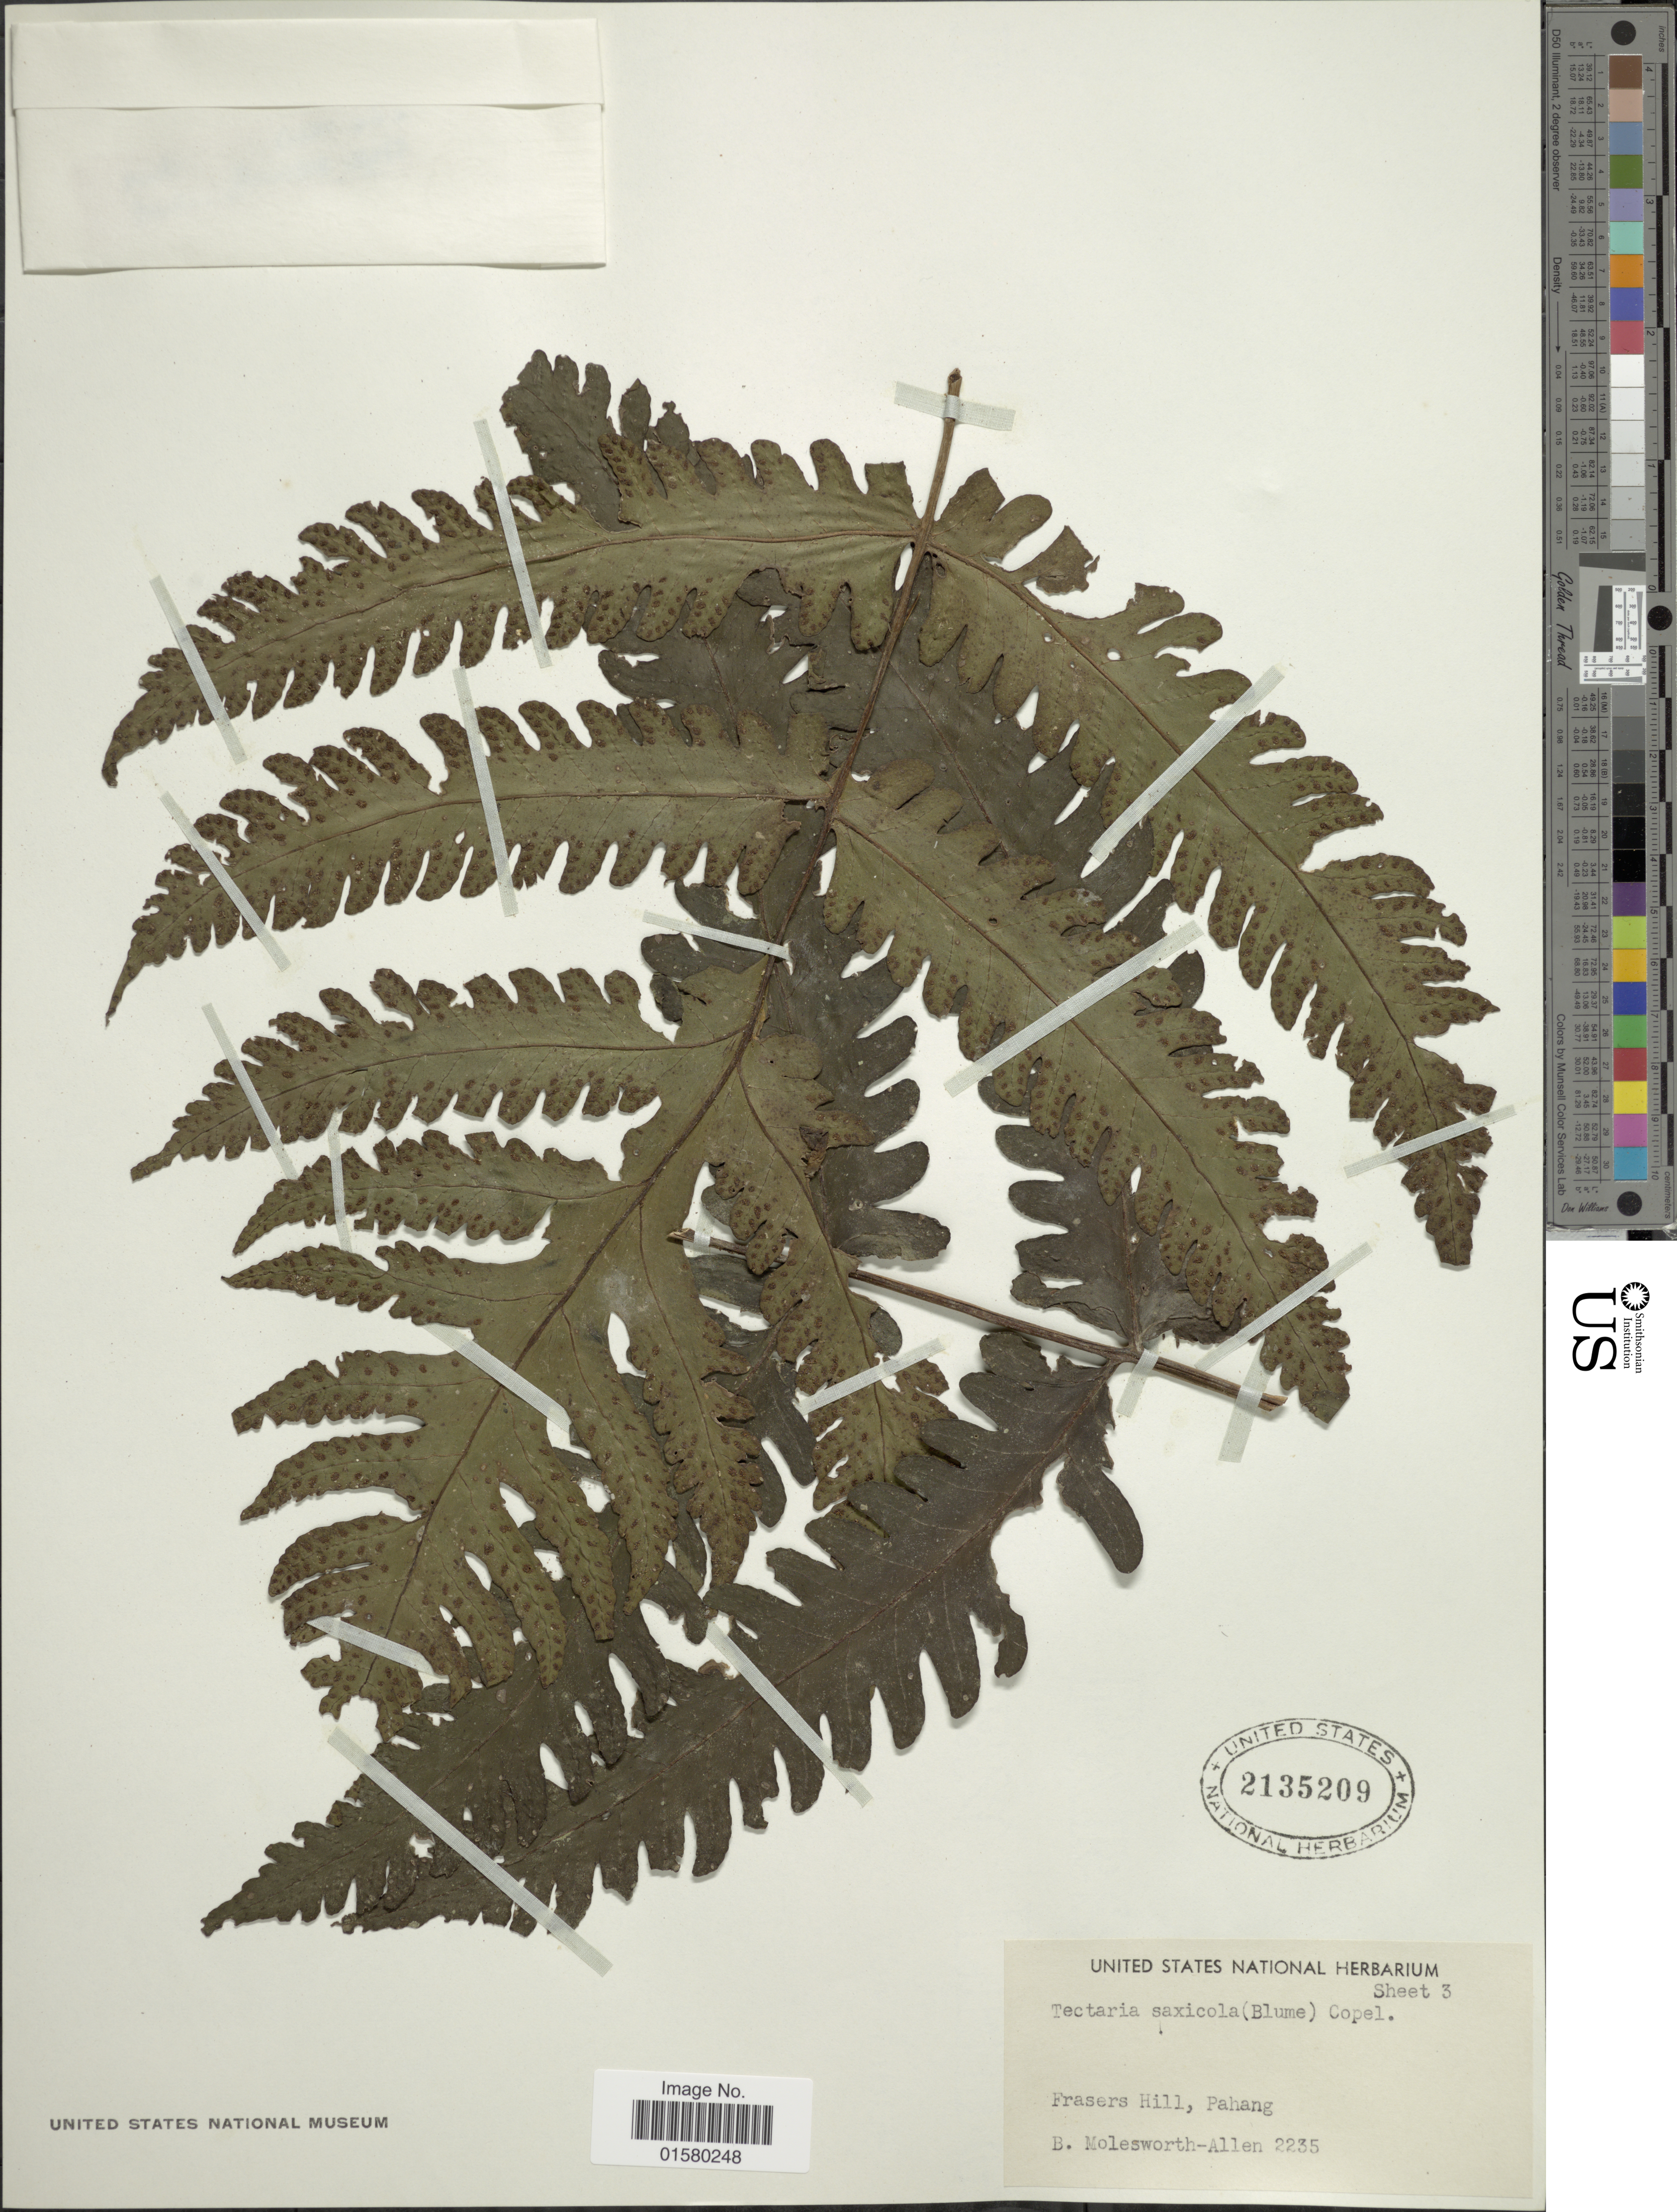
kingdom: Plantae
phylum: Tracheophyta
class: Polypodiopsida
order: Polypodiales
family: Tectariaceae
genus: Tectaria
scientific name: Tectaria gigantea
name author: (Bedd.) Copel.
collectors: B. E. G. Molesworth-Allen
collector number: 2235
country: Malaysia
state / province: Pahang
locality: Frasers Hill, Pahang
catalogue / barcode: US 2135209